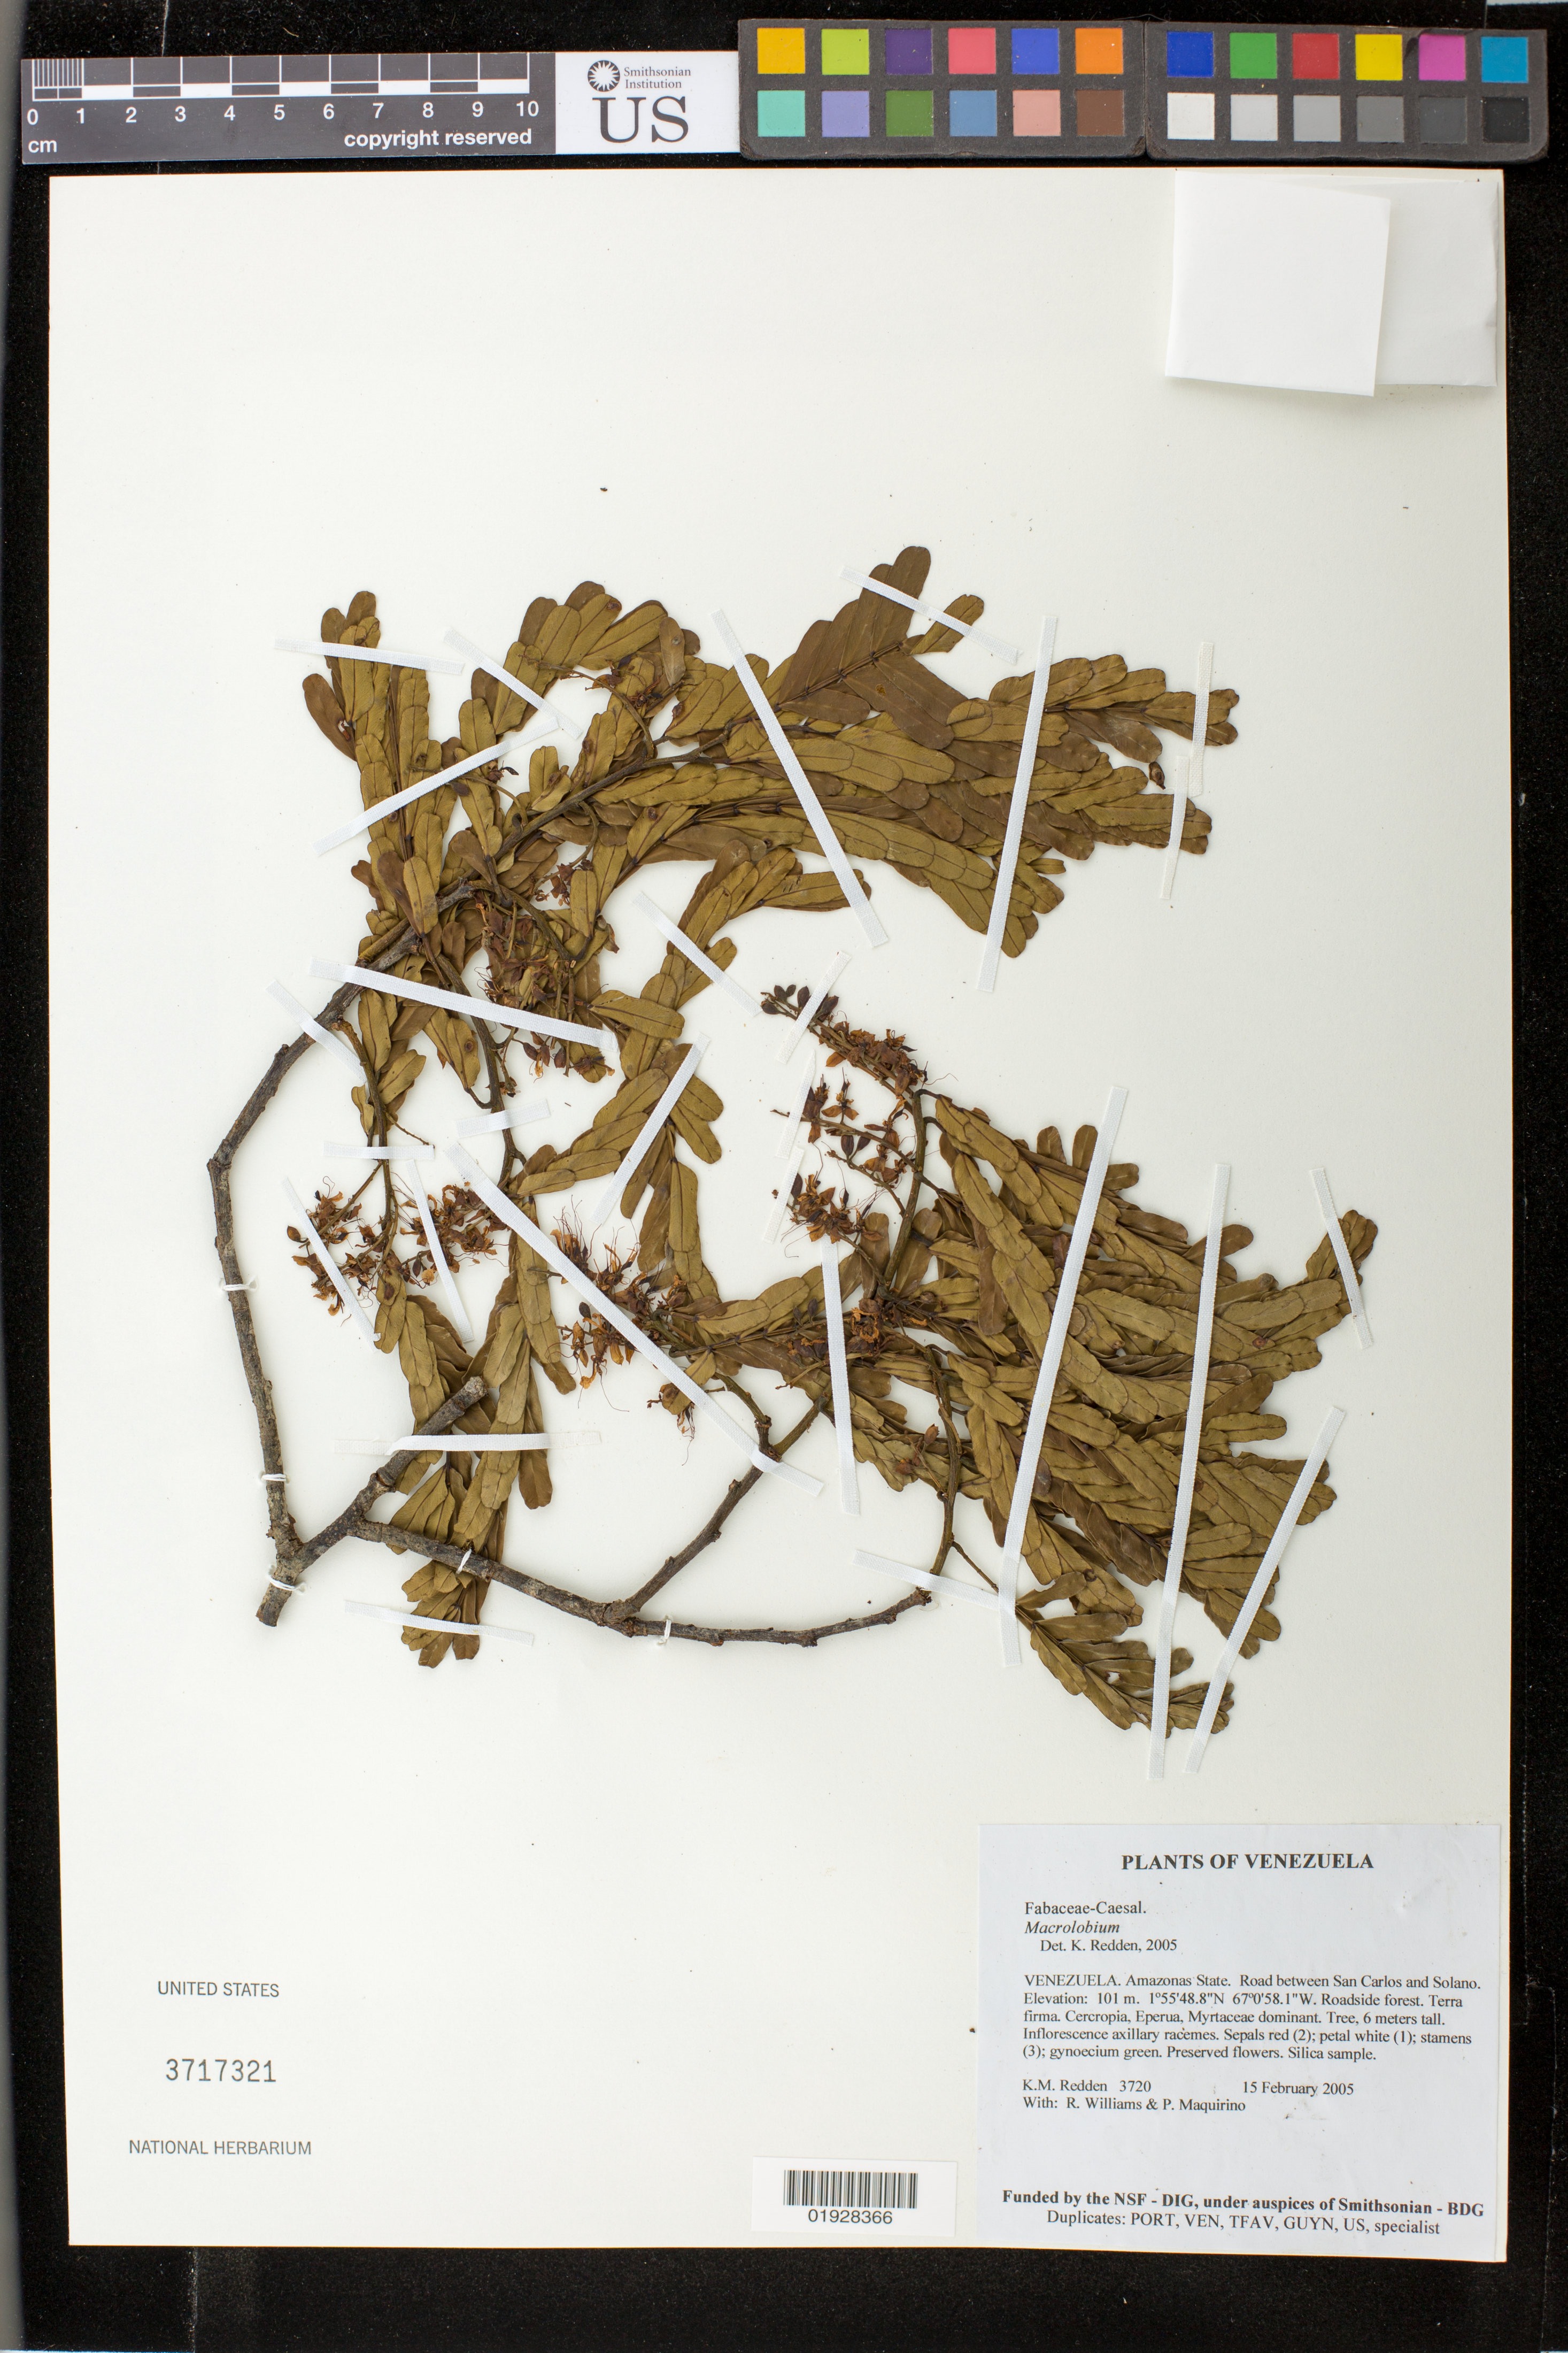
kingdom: Plantae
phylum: Tracheophyta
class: Magnoliopsida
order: Fabales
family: Fabaceae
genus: Macrolobium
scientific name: Macrolobium venulosum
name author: Benth. in Mart.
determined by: Trujillo, A. M.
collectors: K. M. Redden, R. Williams & P. Maquirino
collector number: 3720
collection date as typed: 15 February 2005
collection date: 2005-02-15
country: Venezuela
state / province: Amazonas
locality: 29 - Road between San Carlos and Solano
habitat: Roadside forest. Terra firma. Cecropia, Eperua, Myrtaceae dominant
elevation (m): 101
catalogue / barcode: US 3717321